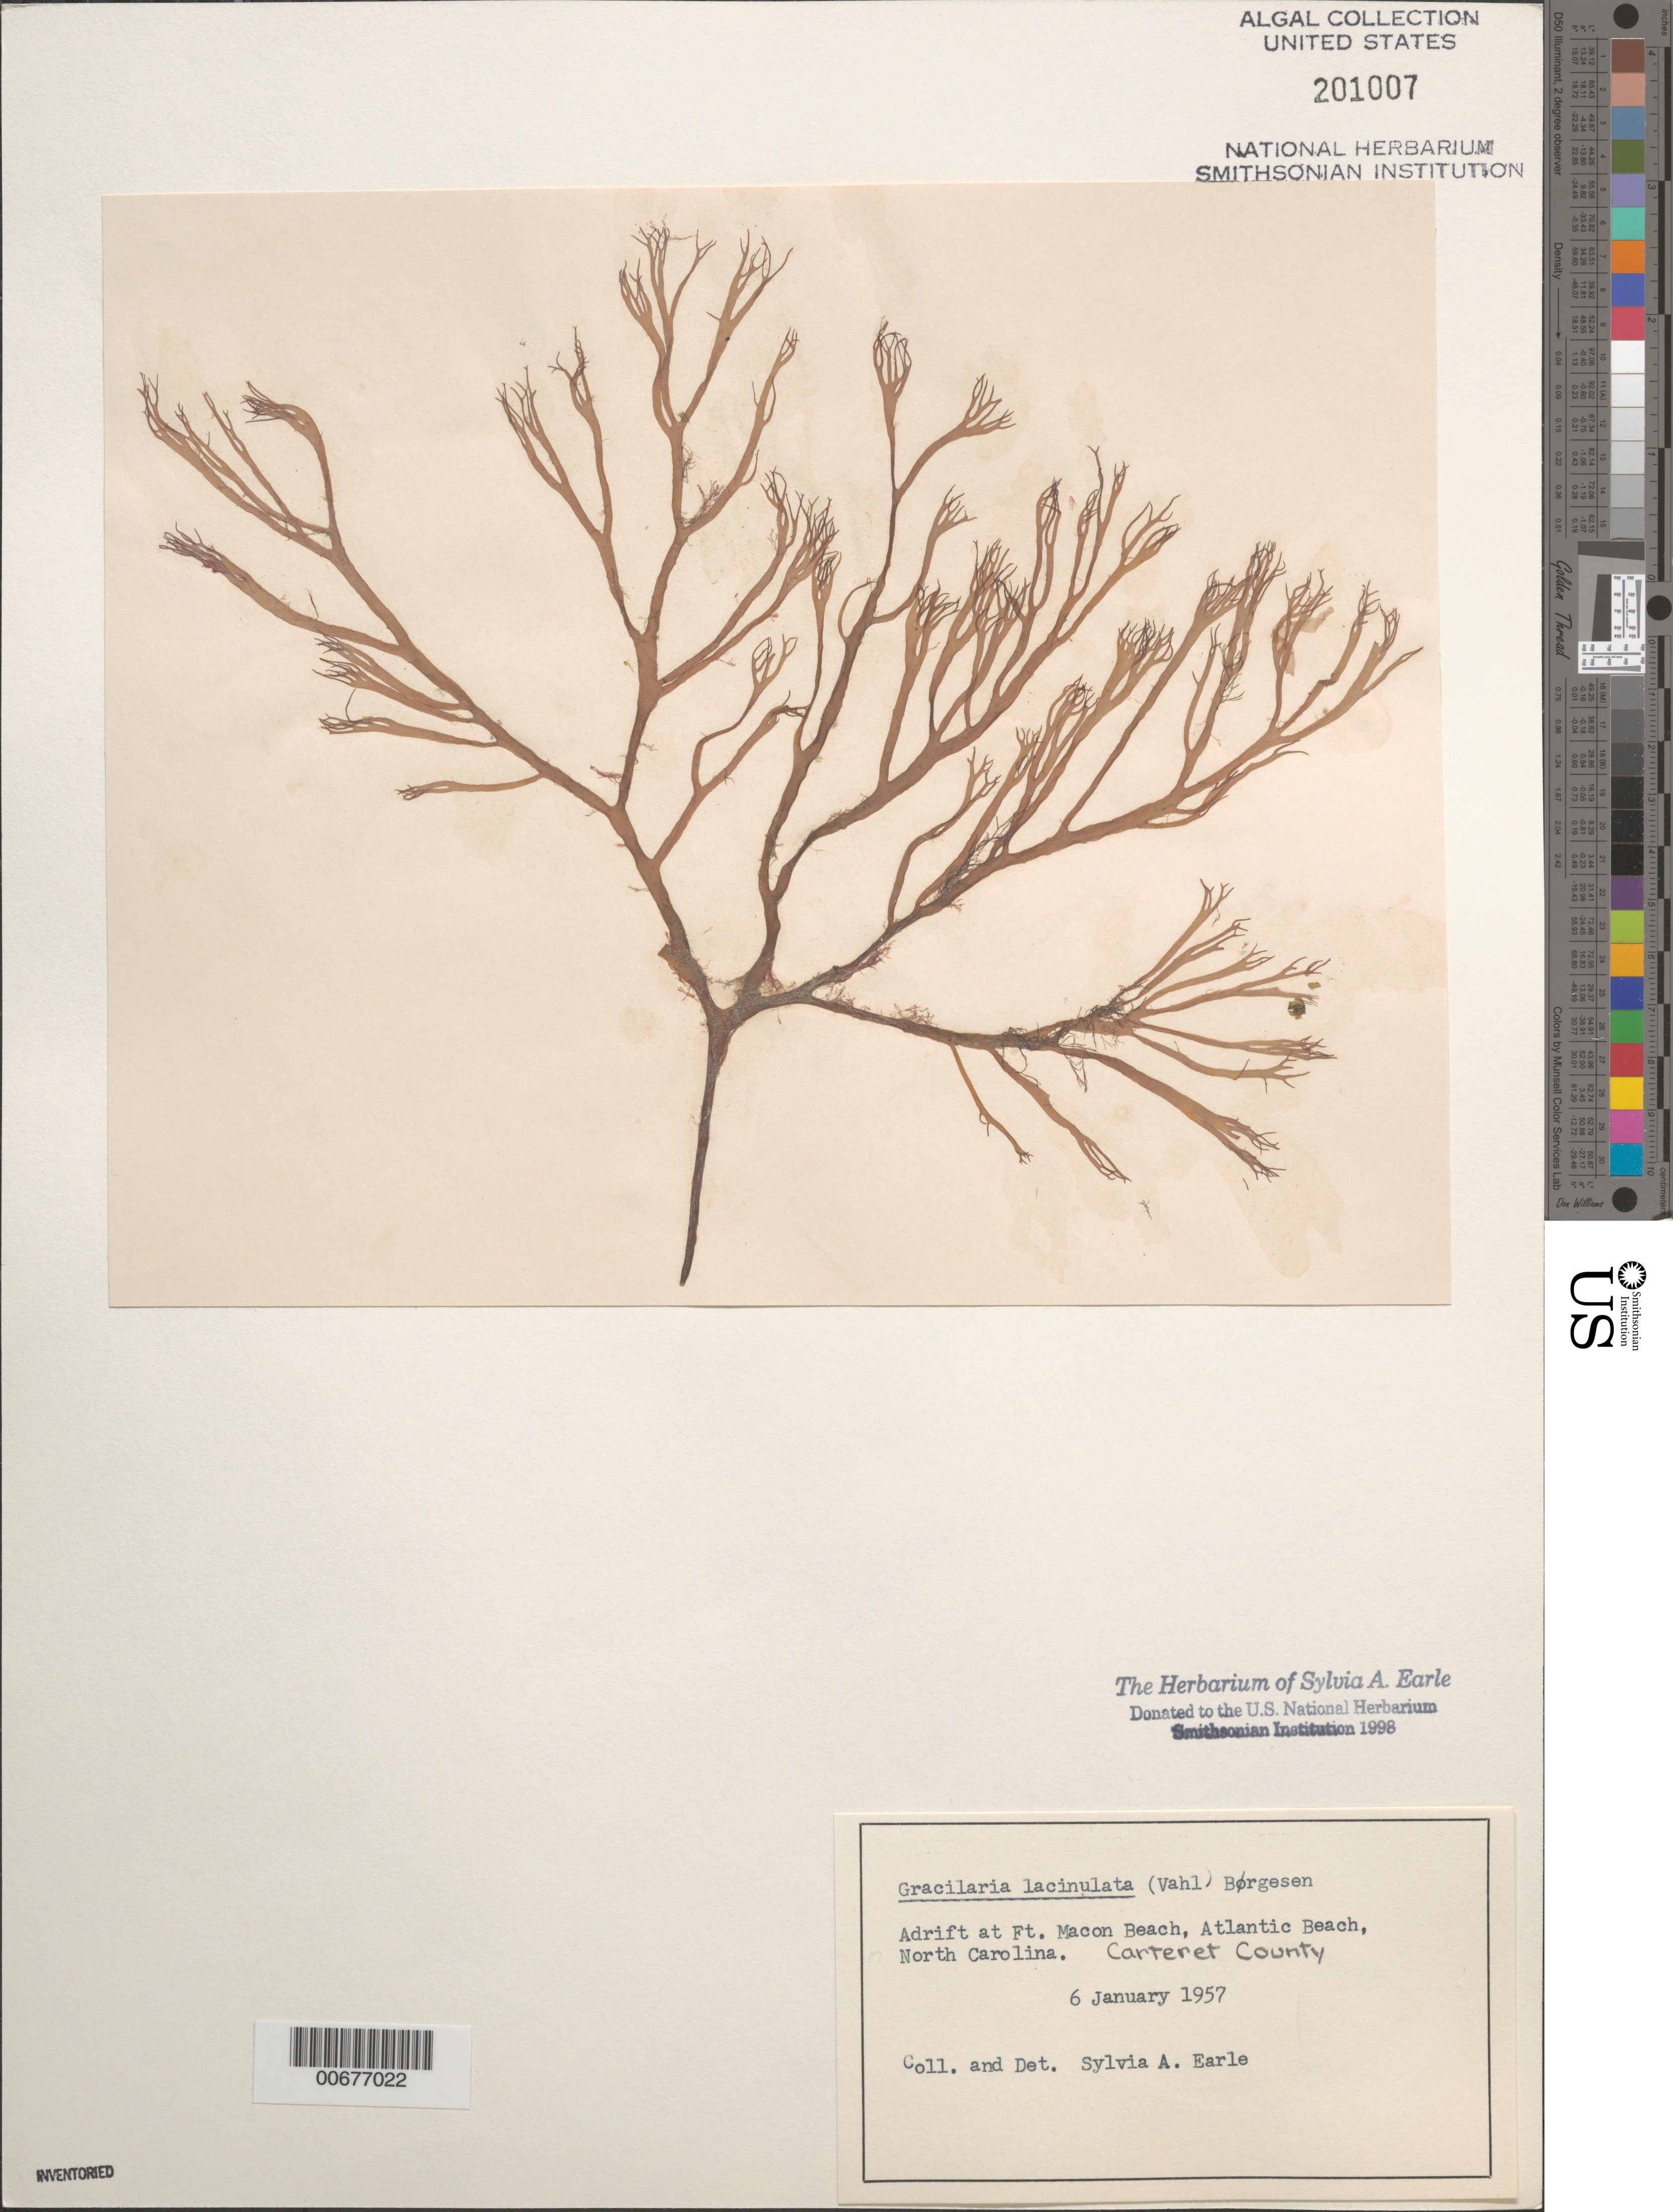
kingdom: Plantae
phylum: Rhodophyta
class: Florideophyceae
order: Gracilariales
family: Gracilariaceae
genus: Gracilaria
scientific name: Gracilaria isabellana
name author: Gurgel et al. in I.A. Abbott & McDermid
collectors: S. A. Earle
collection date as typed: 06 Jan 1957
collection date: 1957-01-06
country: United States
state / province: North Carolina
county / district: Carteret County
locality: Fort Macon Beach, Atlantic Beach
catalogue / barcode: US 201007